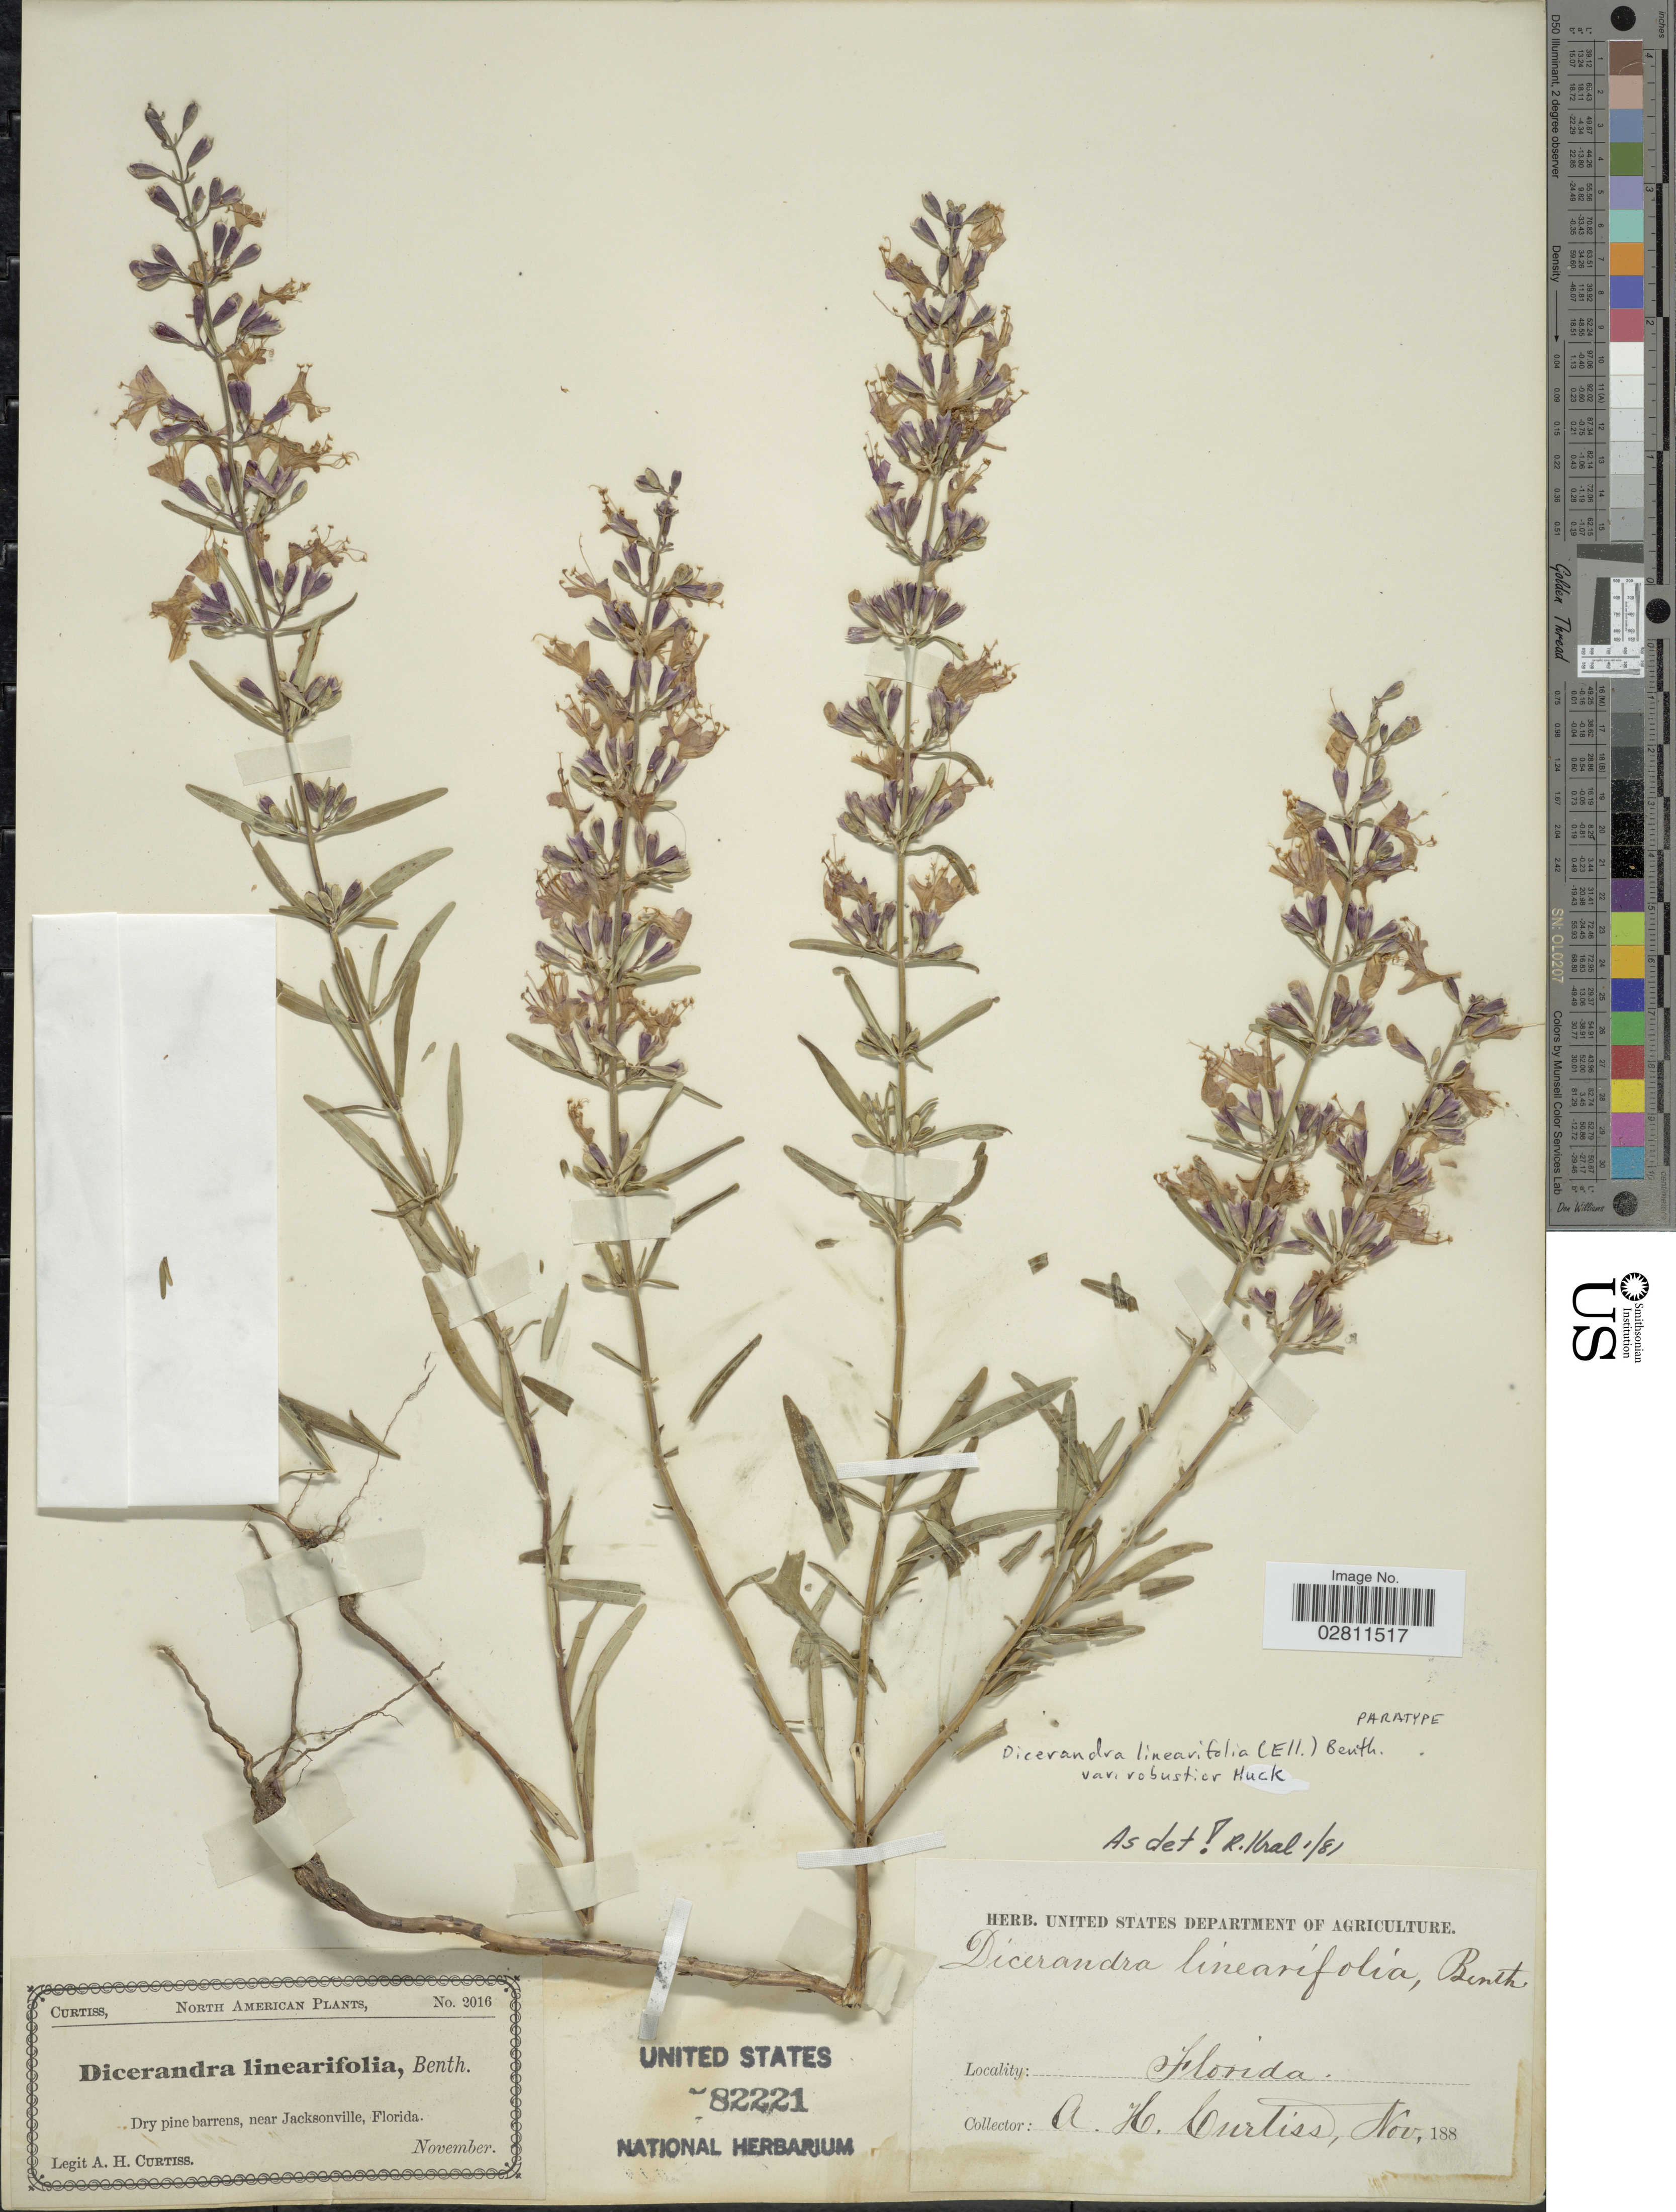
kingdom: Plantae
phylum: Tracheophyta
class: Magnoliopsida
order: Lamiales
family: Lamiaceae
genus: Dicerandra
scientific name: Dicerandra linearifolia var. robustior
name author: Huck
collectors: A. H. Curtiss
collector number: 2016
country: United States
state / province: Florida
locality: Near Jacksonville.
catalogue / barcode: US 82221